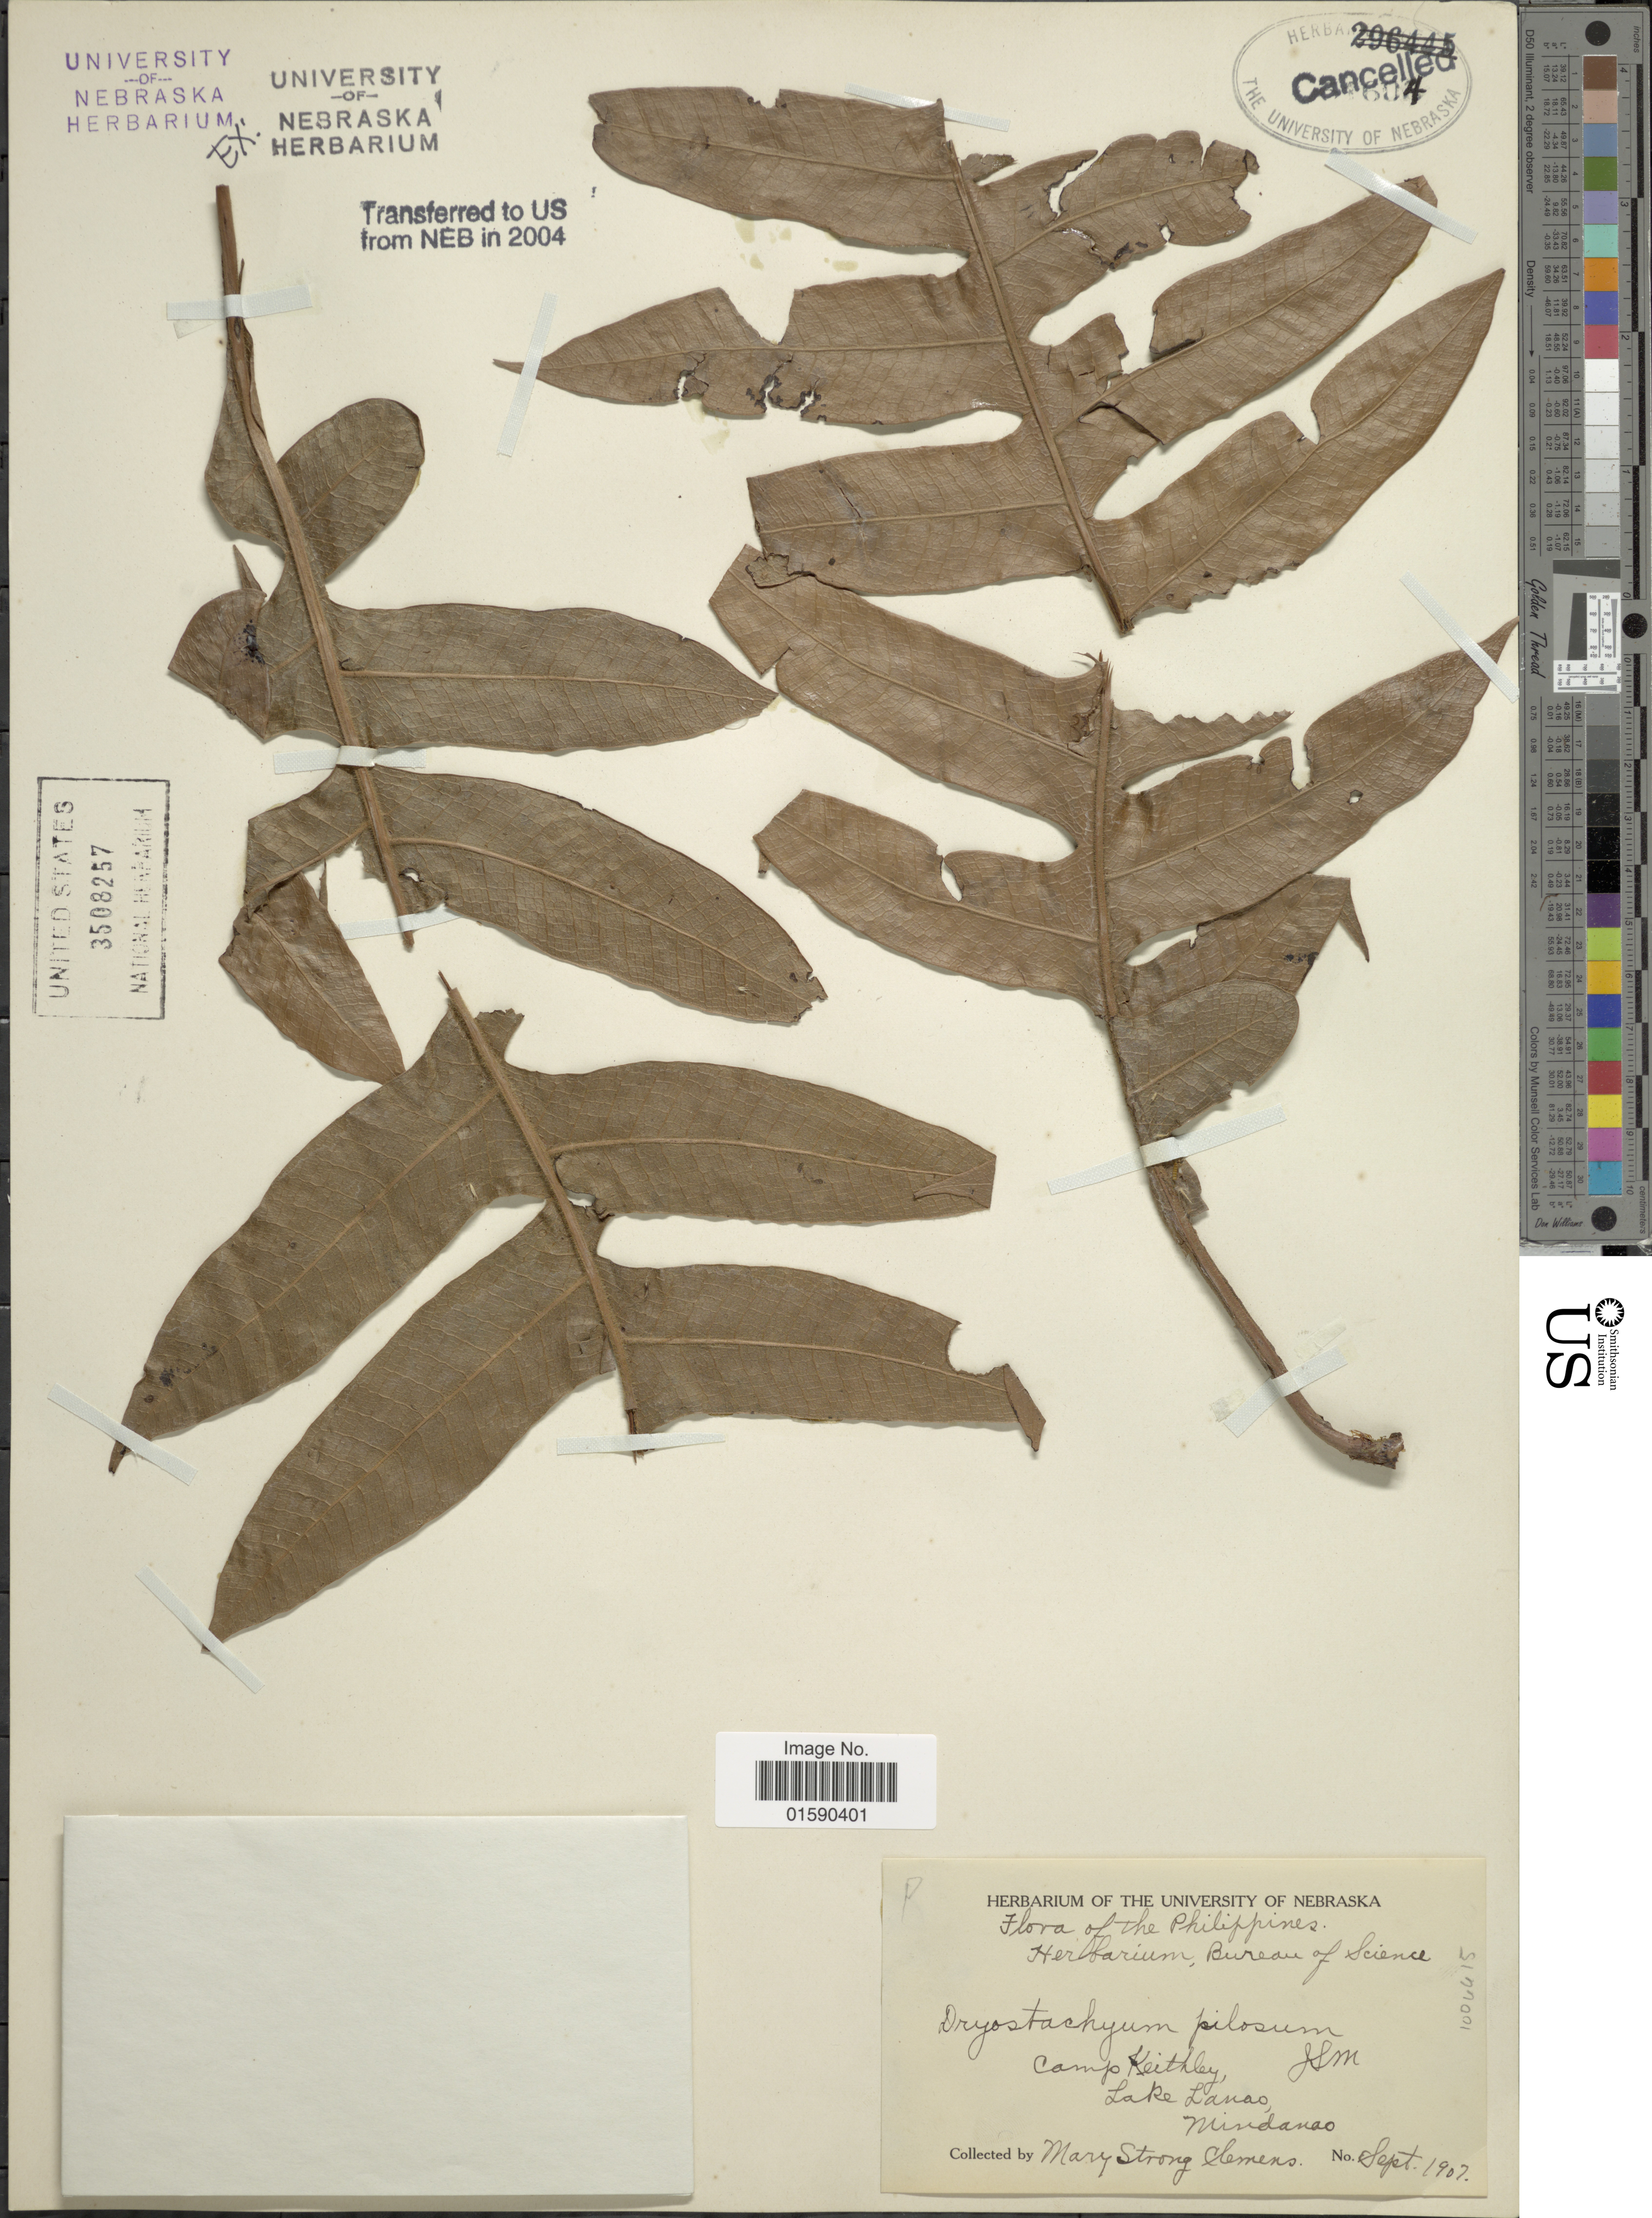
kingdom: Plantae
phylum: Tracheophyta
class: Polypodiopsida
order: Polypodiales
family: Polypodiaceae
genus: Aglaomorpha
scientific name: Aglaomorpha pilosa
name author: Copel.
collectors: M. S. Clemens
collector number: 1004415?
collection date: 1907-09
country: Philippines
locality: Camp Keithley, Lake Lanao, Mindanao.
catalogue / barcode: US 3508257